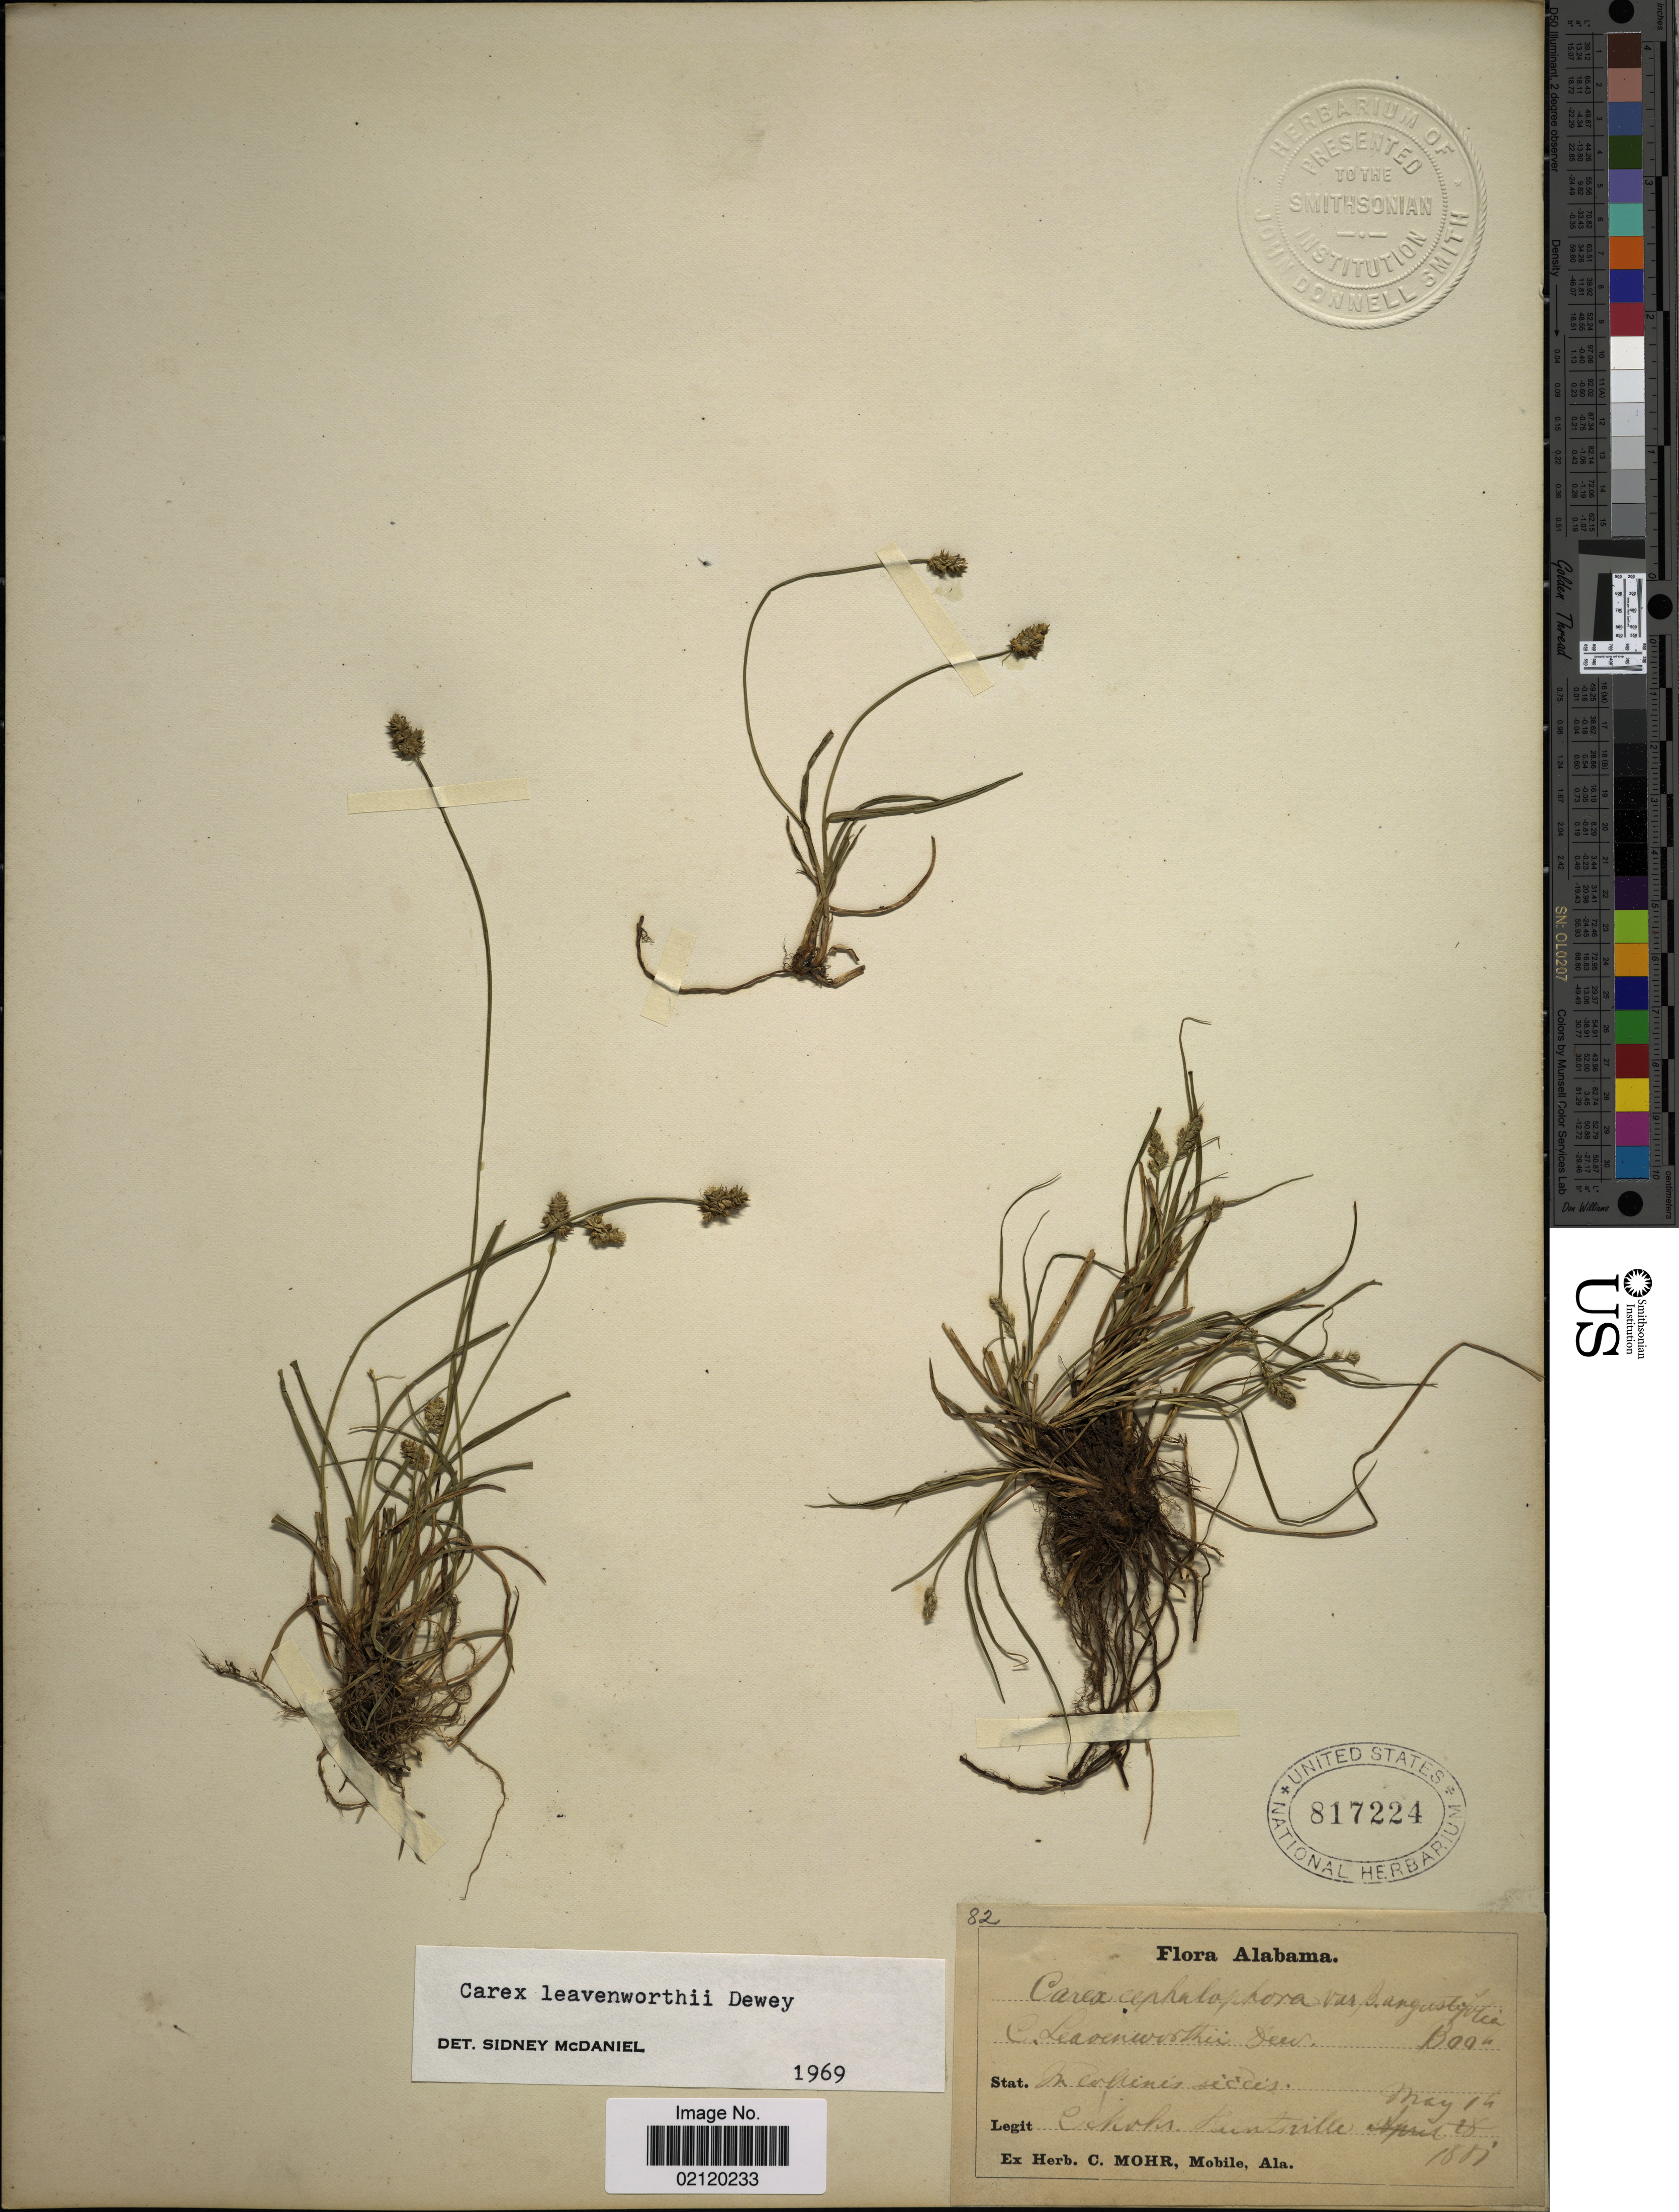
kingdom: Plantae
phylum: Tracheophyta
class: Liliopsida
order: Poales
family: Cyperaceae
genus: Carex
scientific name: Carex leavenworthii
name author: Dewey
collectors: C. T. Mohr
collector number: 82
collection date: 1887-05-01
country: United States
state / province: Alabama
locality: Huntsville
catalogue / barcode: US 817224